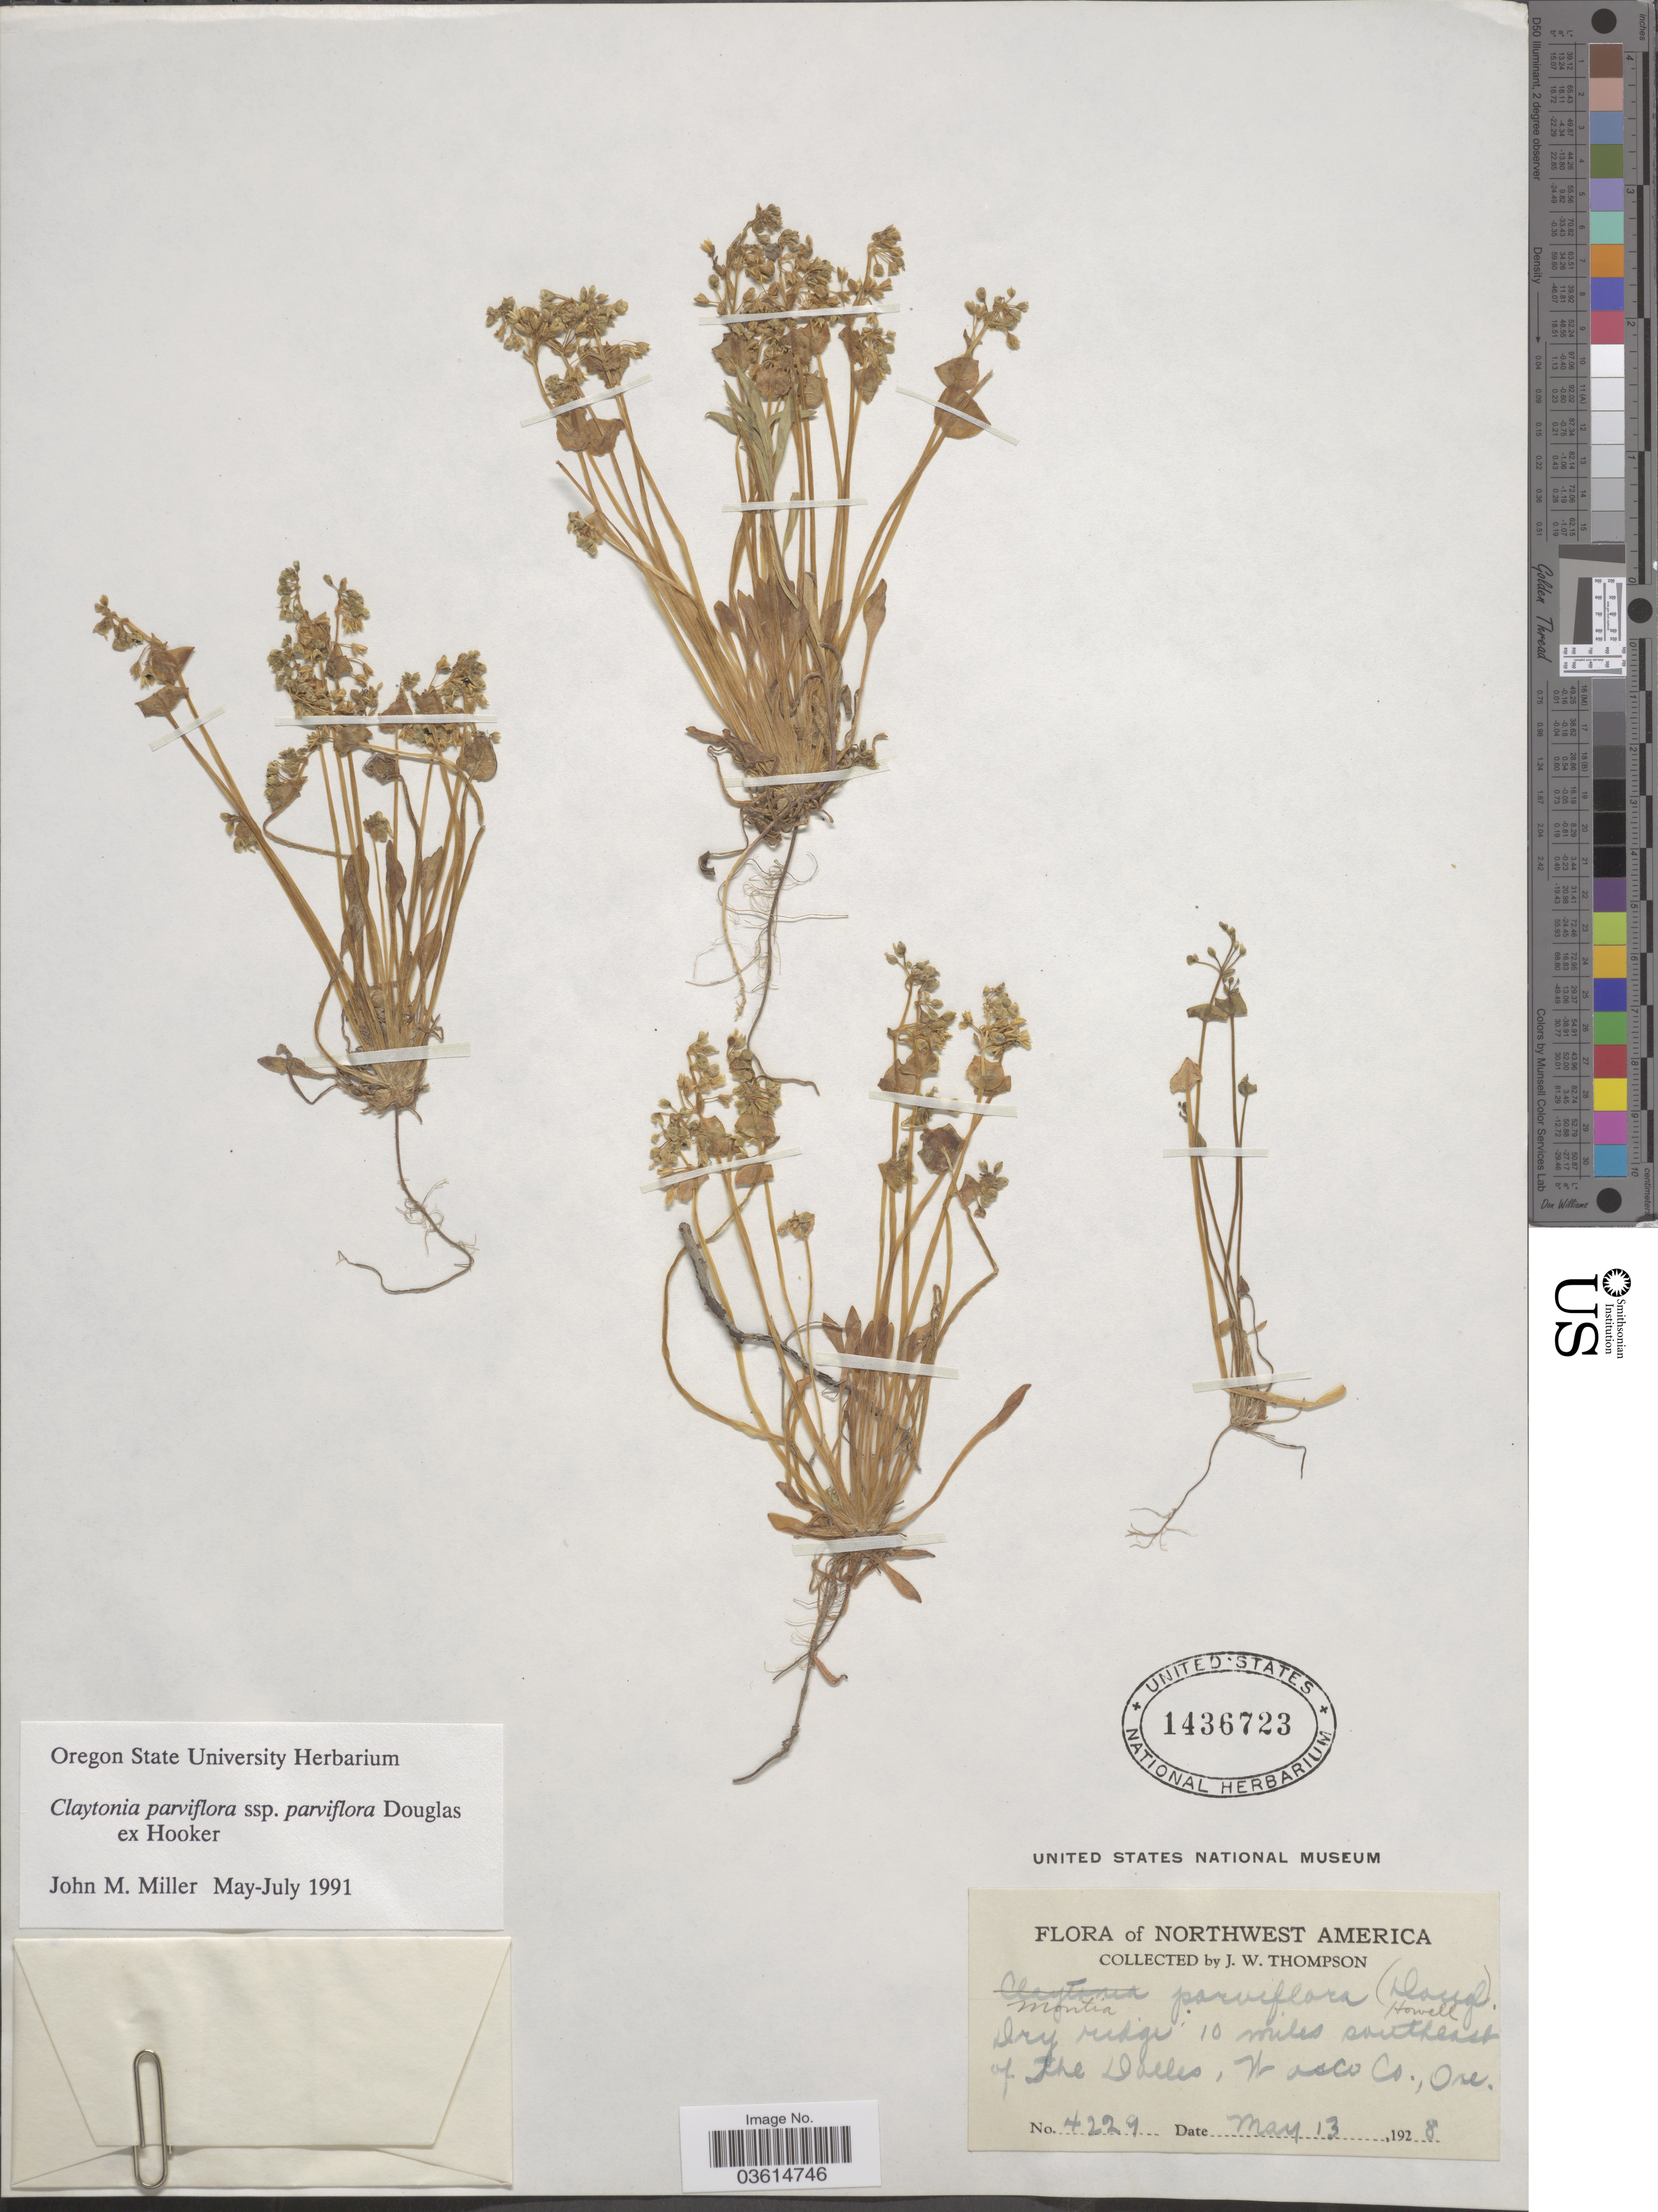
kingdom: Plantae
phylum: Tracheophyta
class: Magnoliopsida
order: Caryophyllales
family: Montiaceae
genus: Claytonia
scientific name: Claytonia parviflora subsp. parviflora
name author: Douglas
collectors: J. Thompson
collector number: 4229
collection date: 1928-05-13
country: United States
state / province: Oregon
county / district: Wasco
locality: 10 miles southeast of The Dalles, Wasco Co.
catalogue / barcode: US 1436723